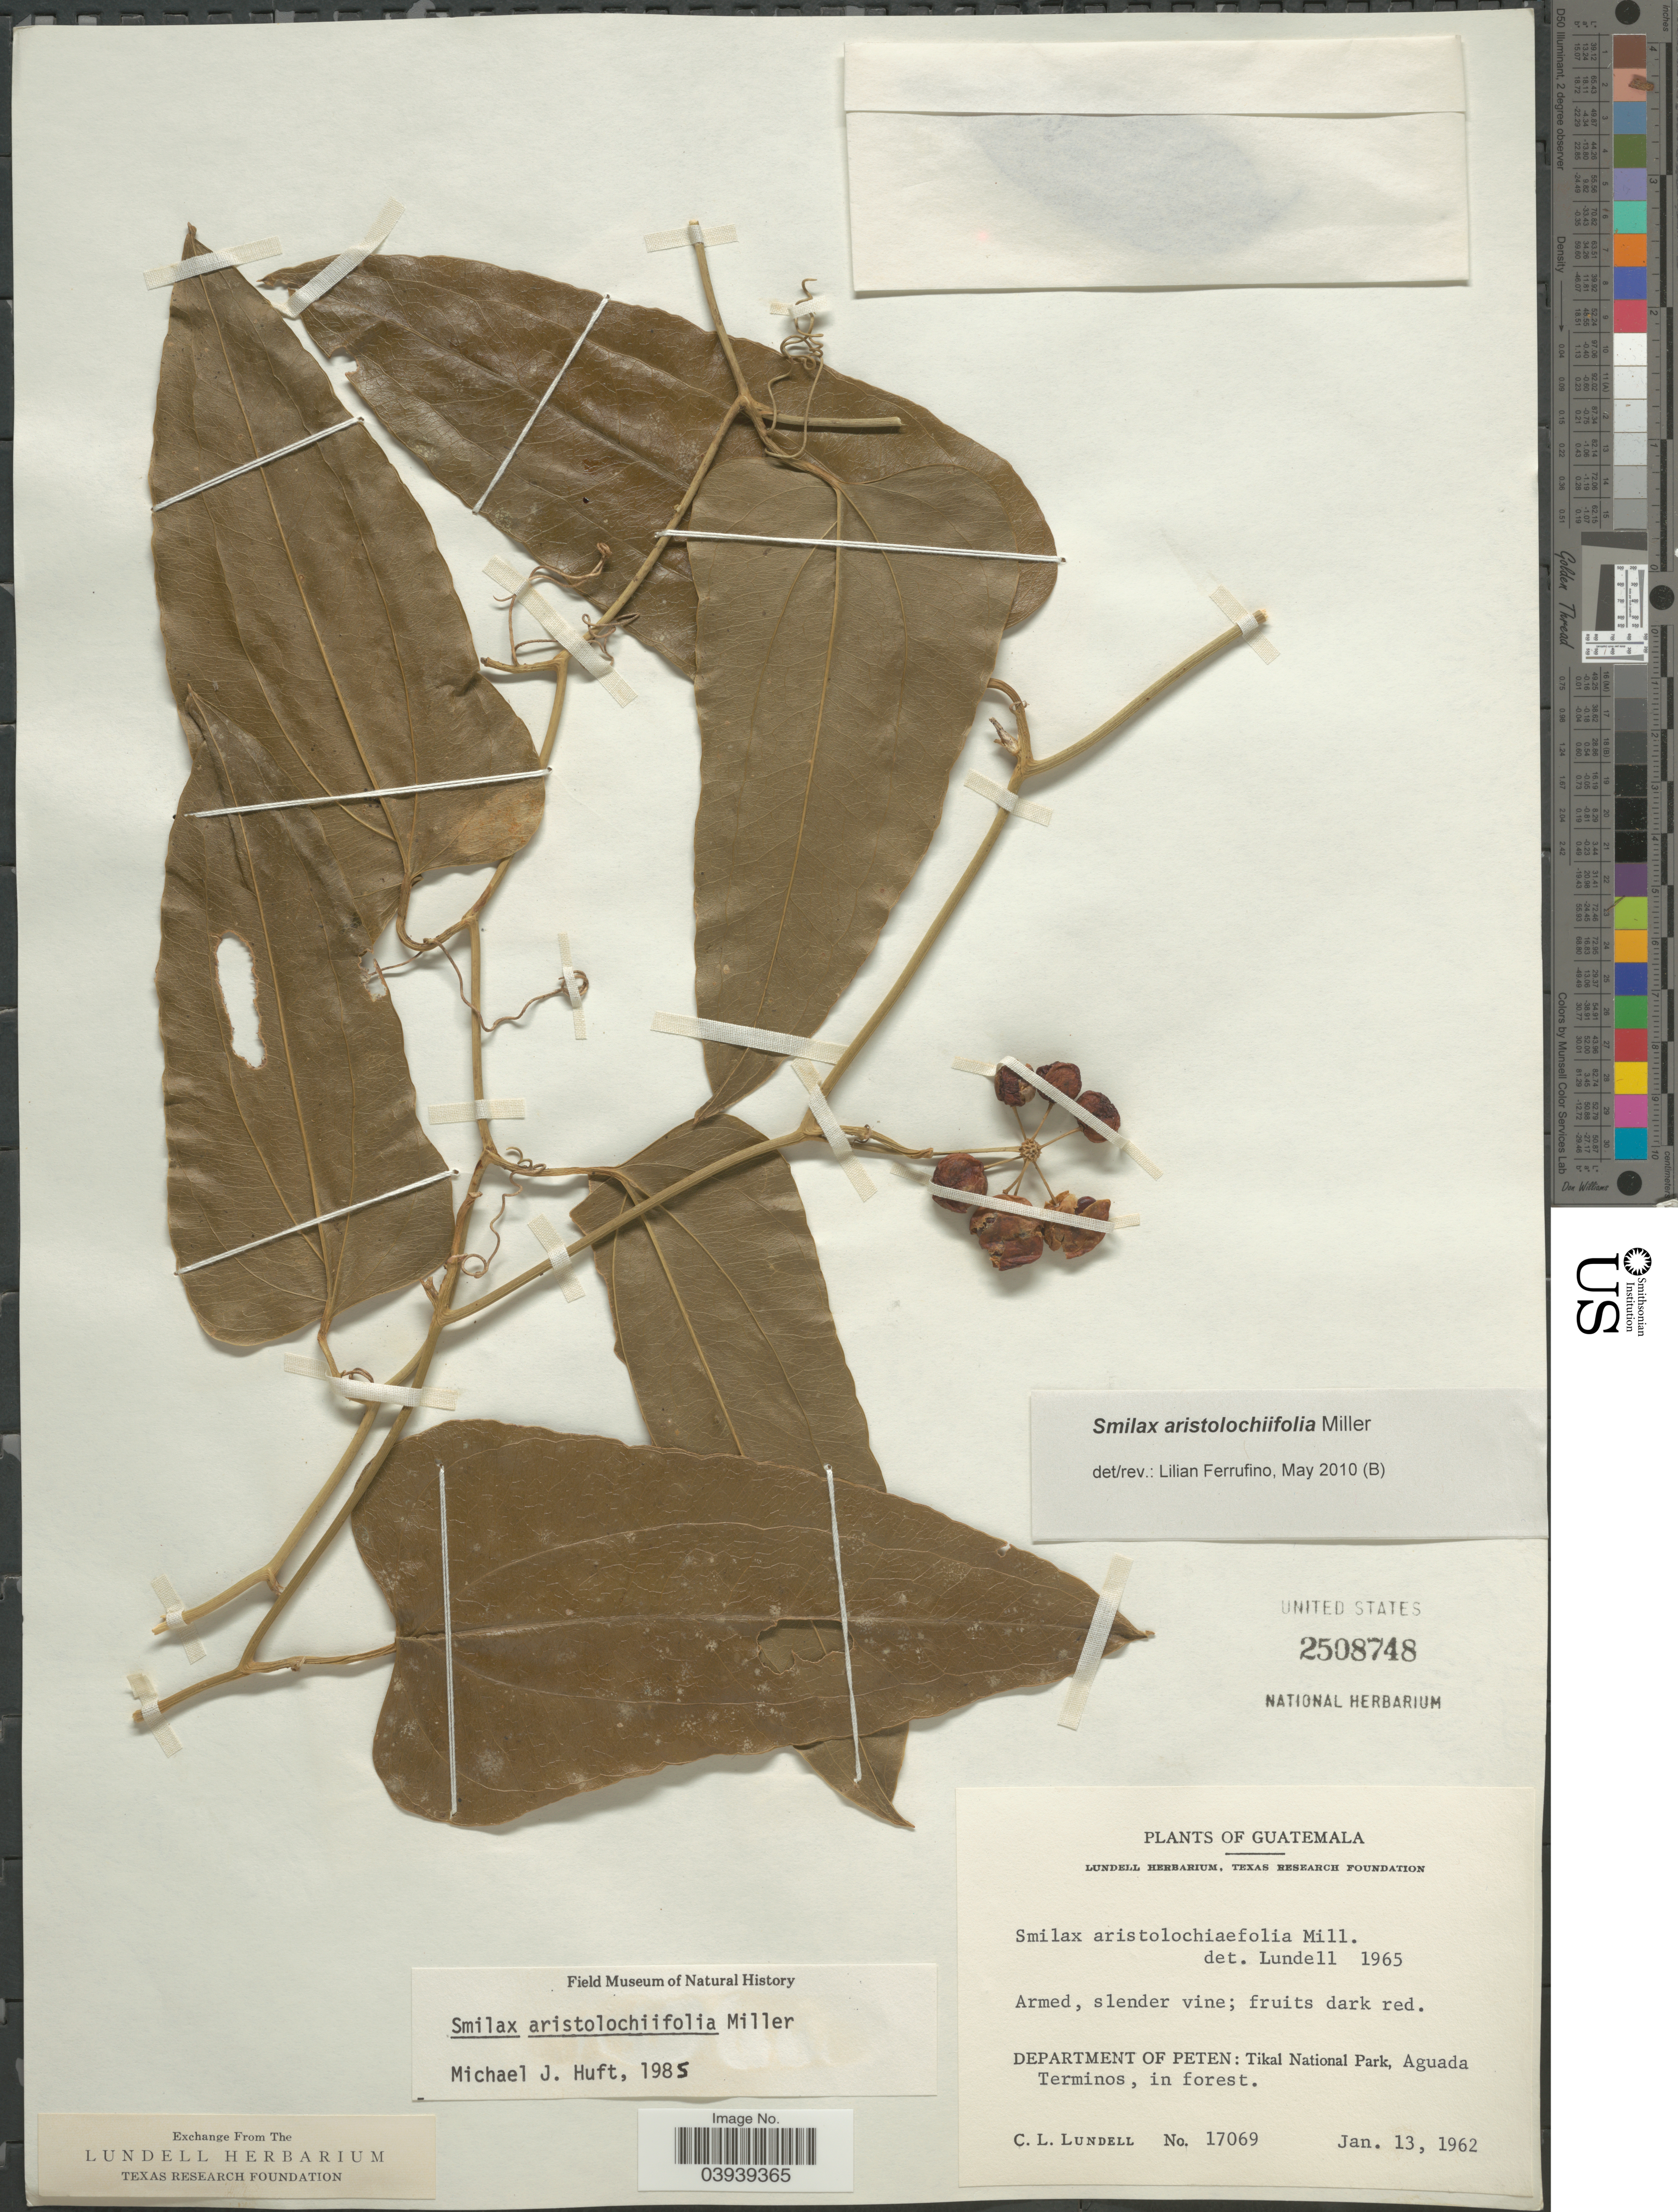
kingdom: Plantae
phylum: Tracheophyta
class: Liliopsida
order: Liliales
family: Smilacaceae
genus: Smilax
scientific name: Smilax aristolochiifolia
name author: Mill.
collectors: C. L. Lundell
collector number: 17069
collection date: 1962-01-13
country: Guatemala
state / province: El Peten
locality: Department of Peten: Tikal National Park, Aguada Terminos, in forest.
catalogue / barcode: US 2508748